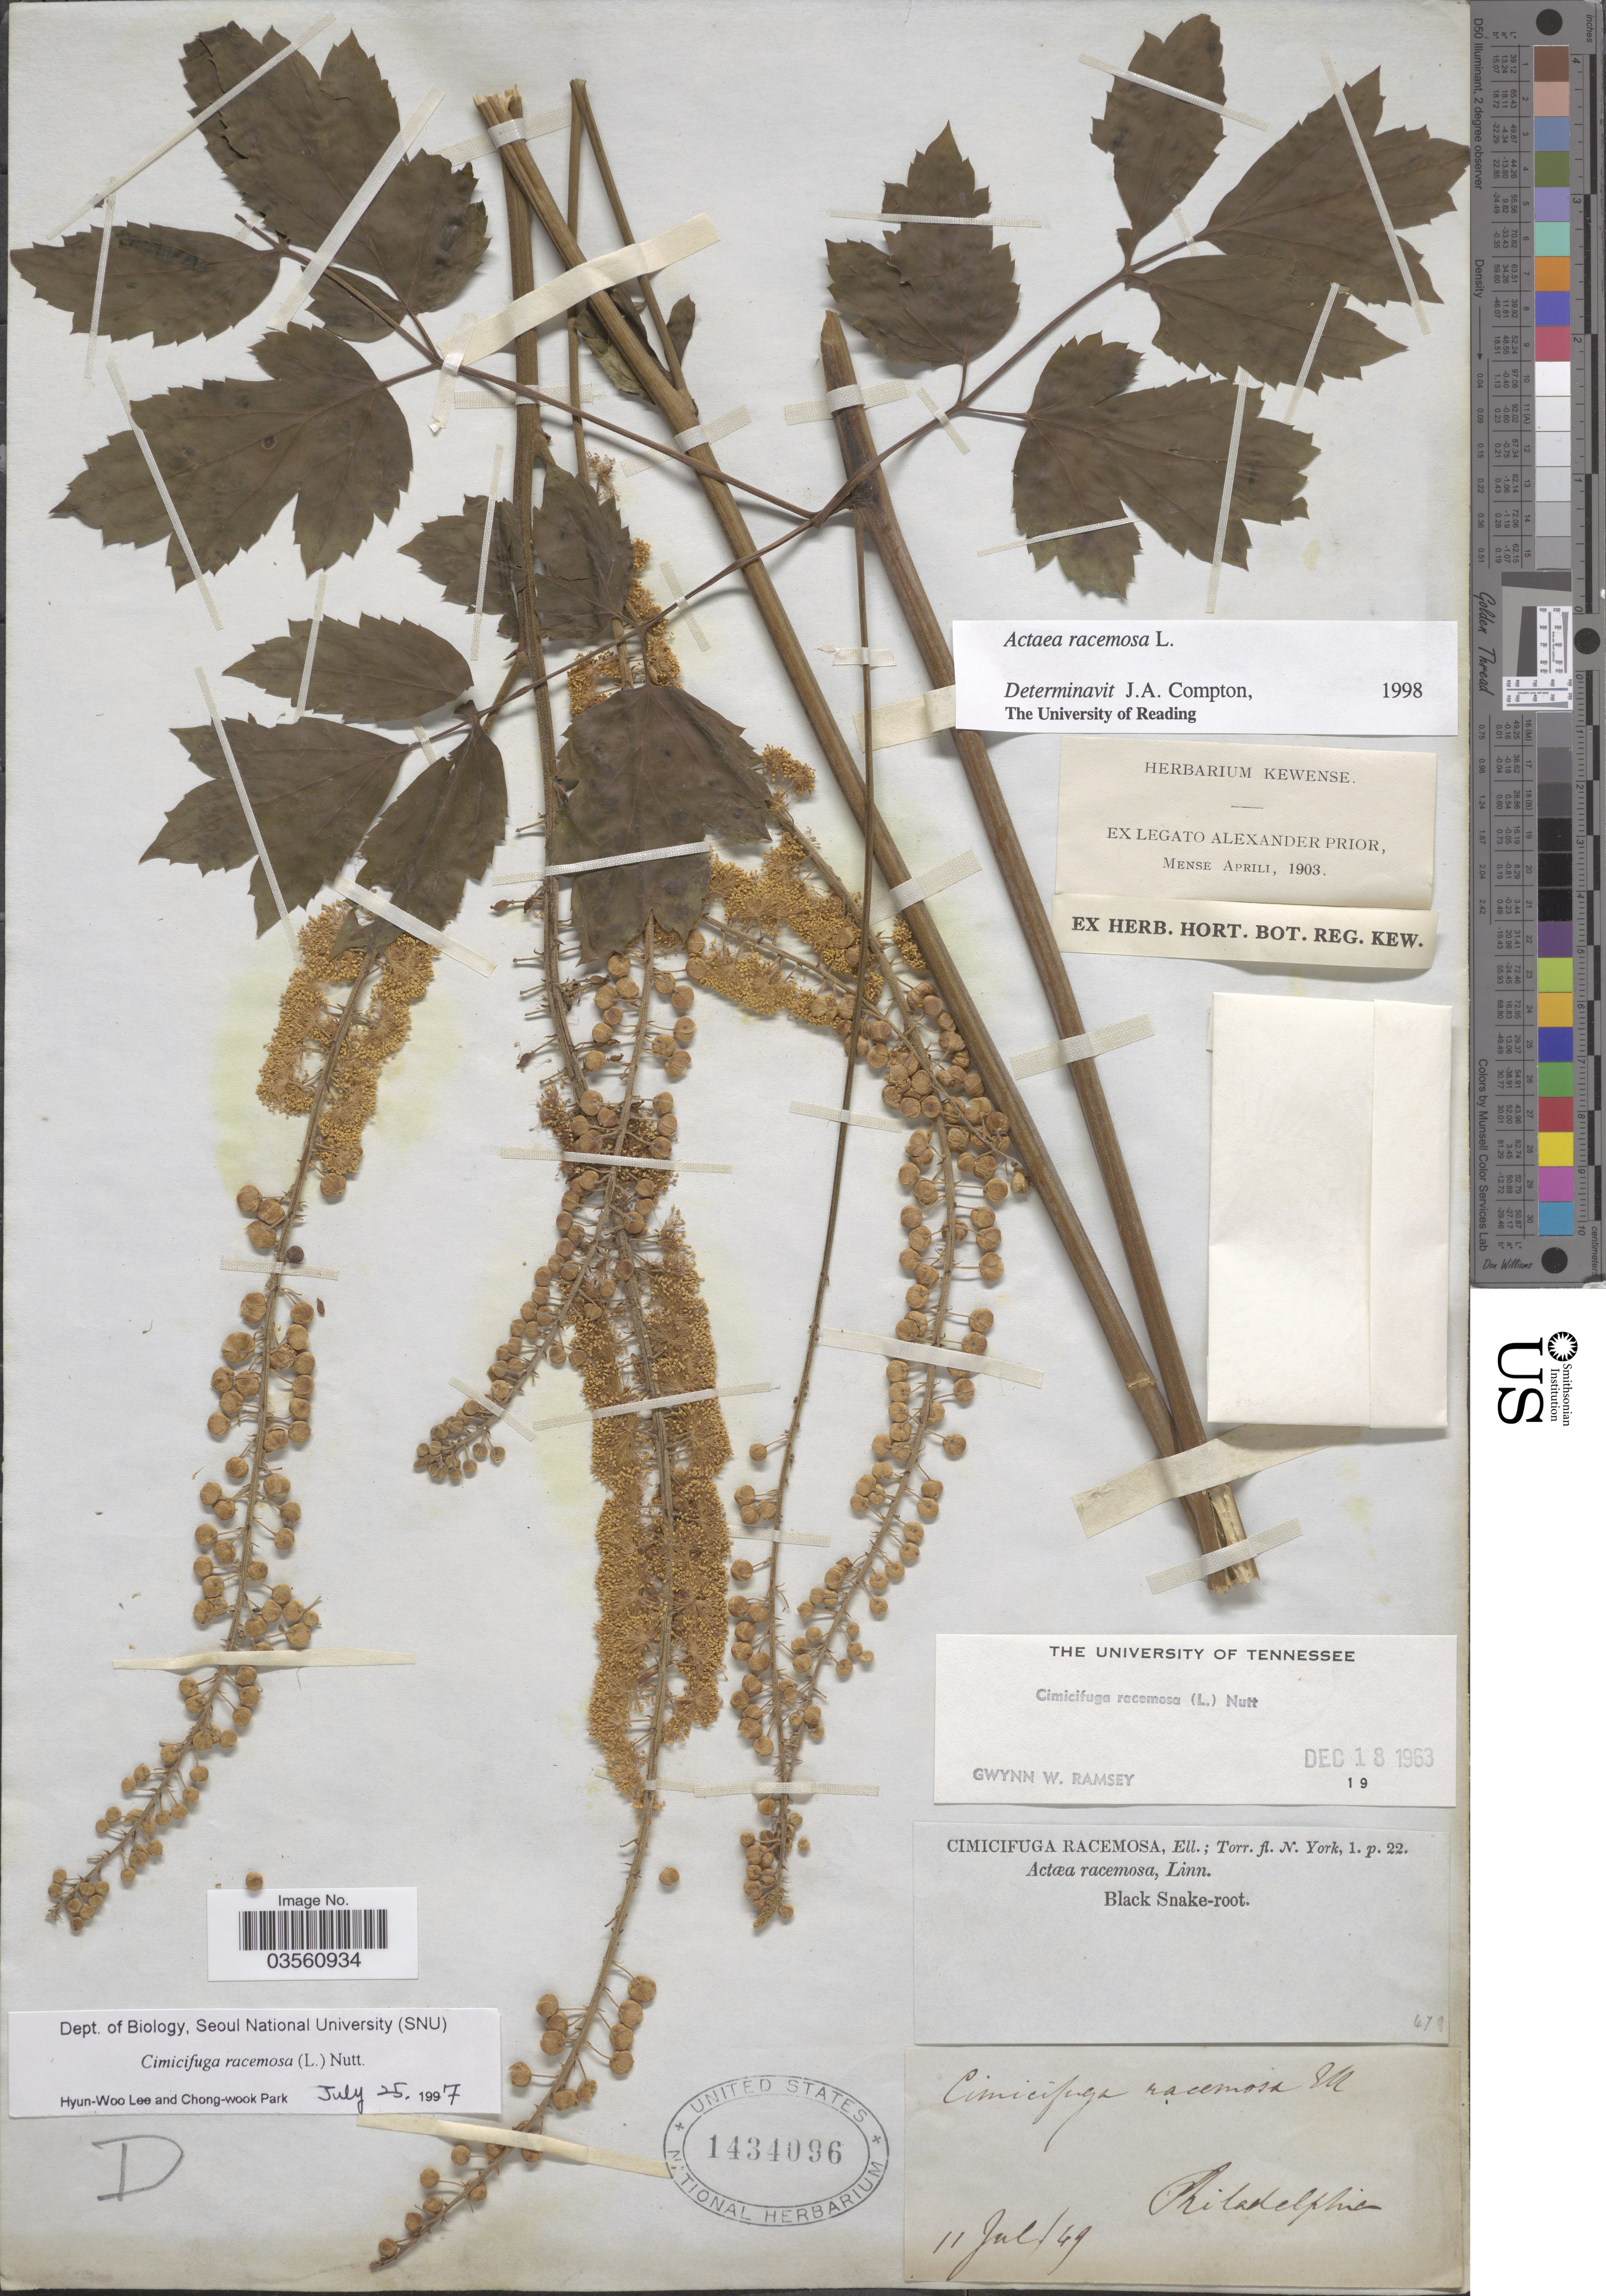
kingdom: Plantae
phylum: Tracheophyta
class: Magnoliopsida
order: Ranunculales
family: Ranunculaceae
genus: Actaea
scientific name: Actaea racemosa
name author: L.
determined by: Compton, J. A.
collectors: Ex Herb. Kewense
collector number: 479*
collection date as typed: Transcribed d/m/y: 11/7/49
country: United States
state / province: Pennsylvania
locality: Philadelphia.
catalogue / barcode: US 1434096